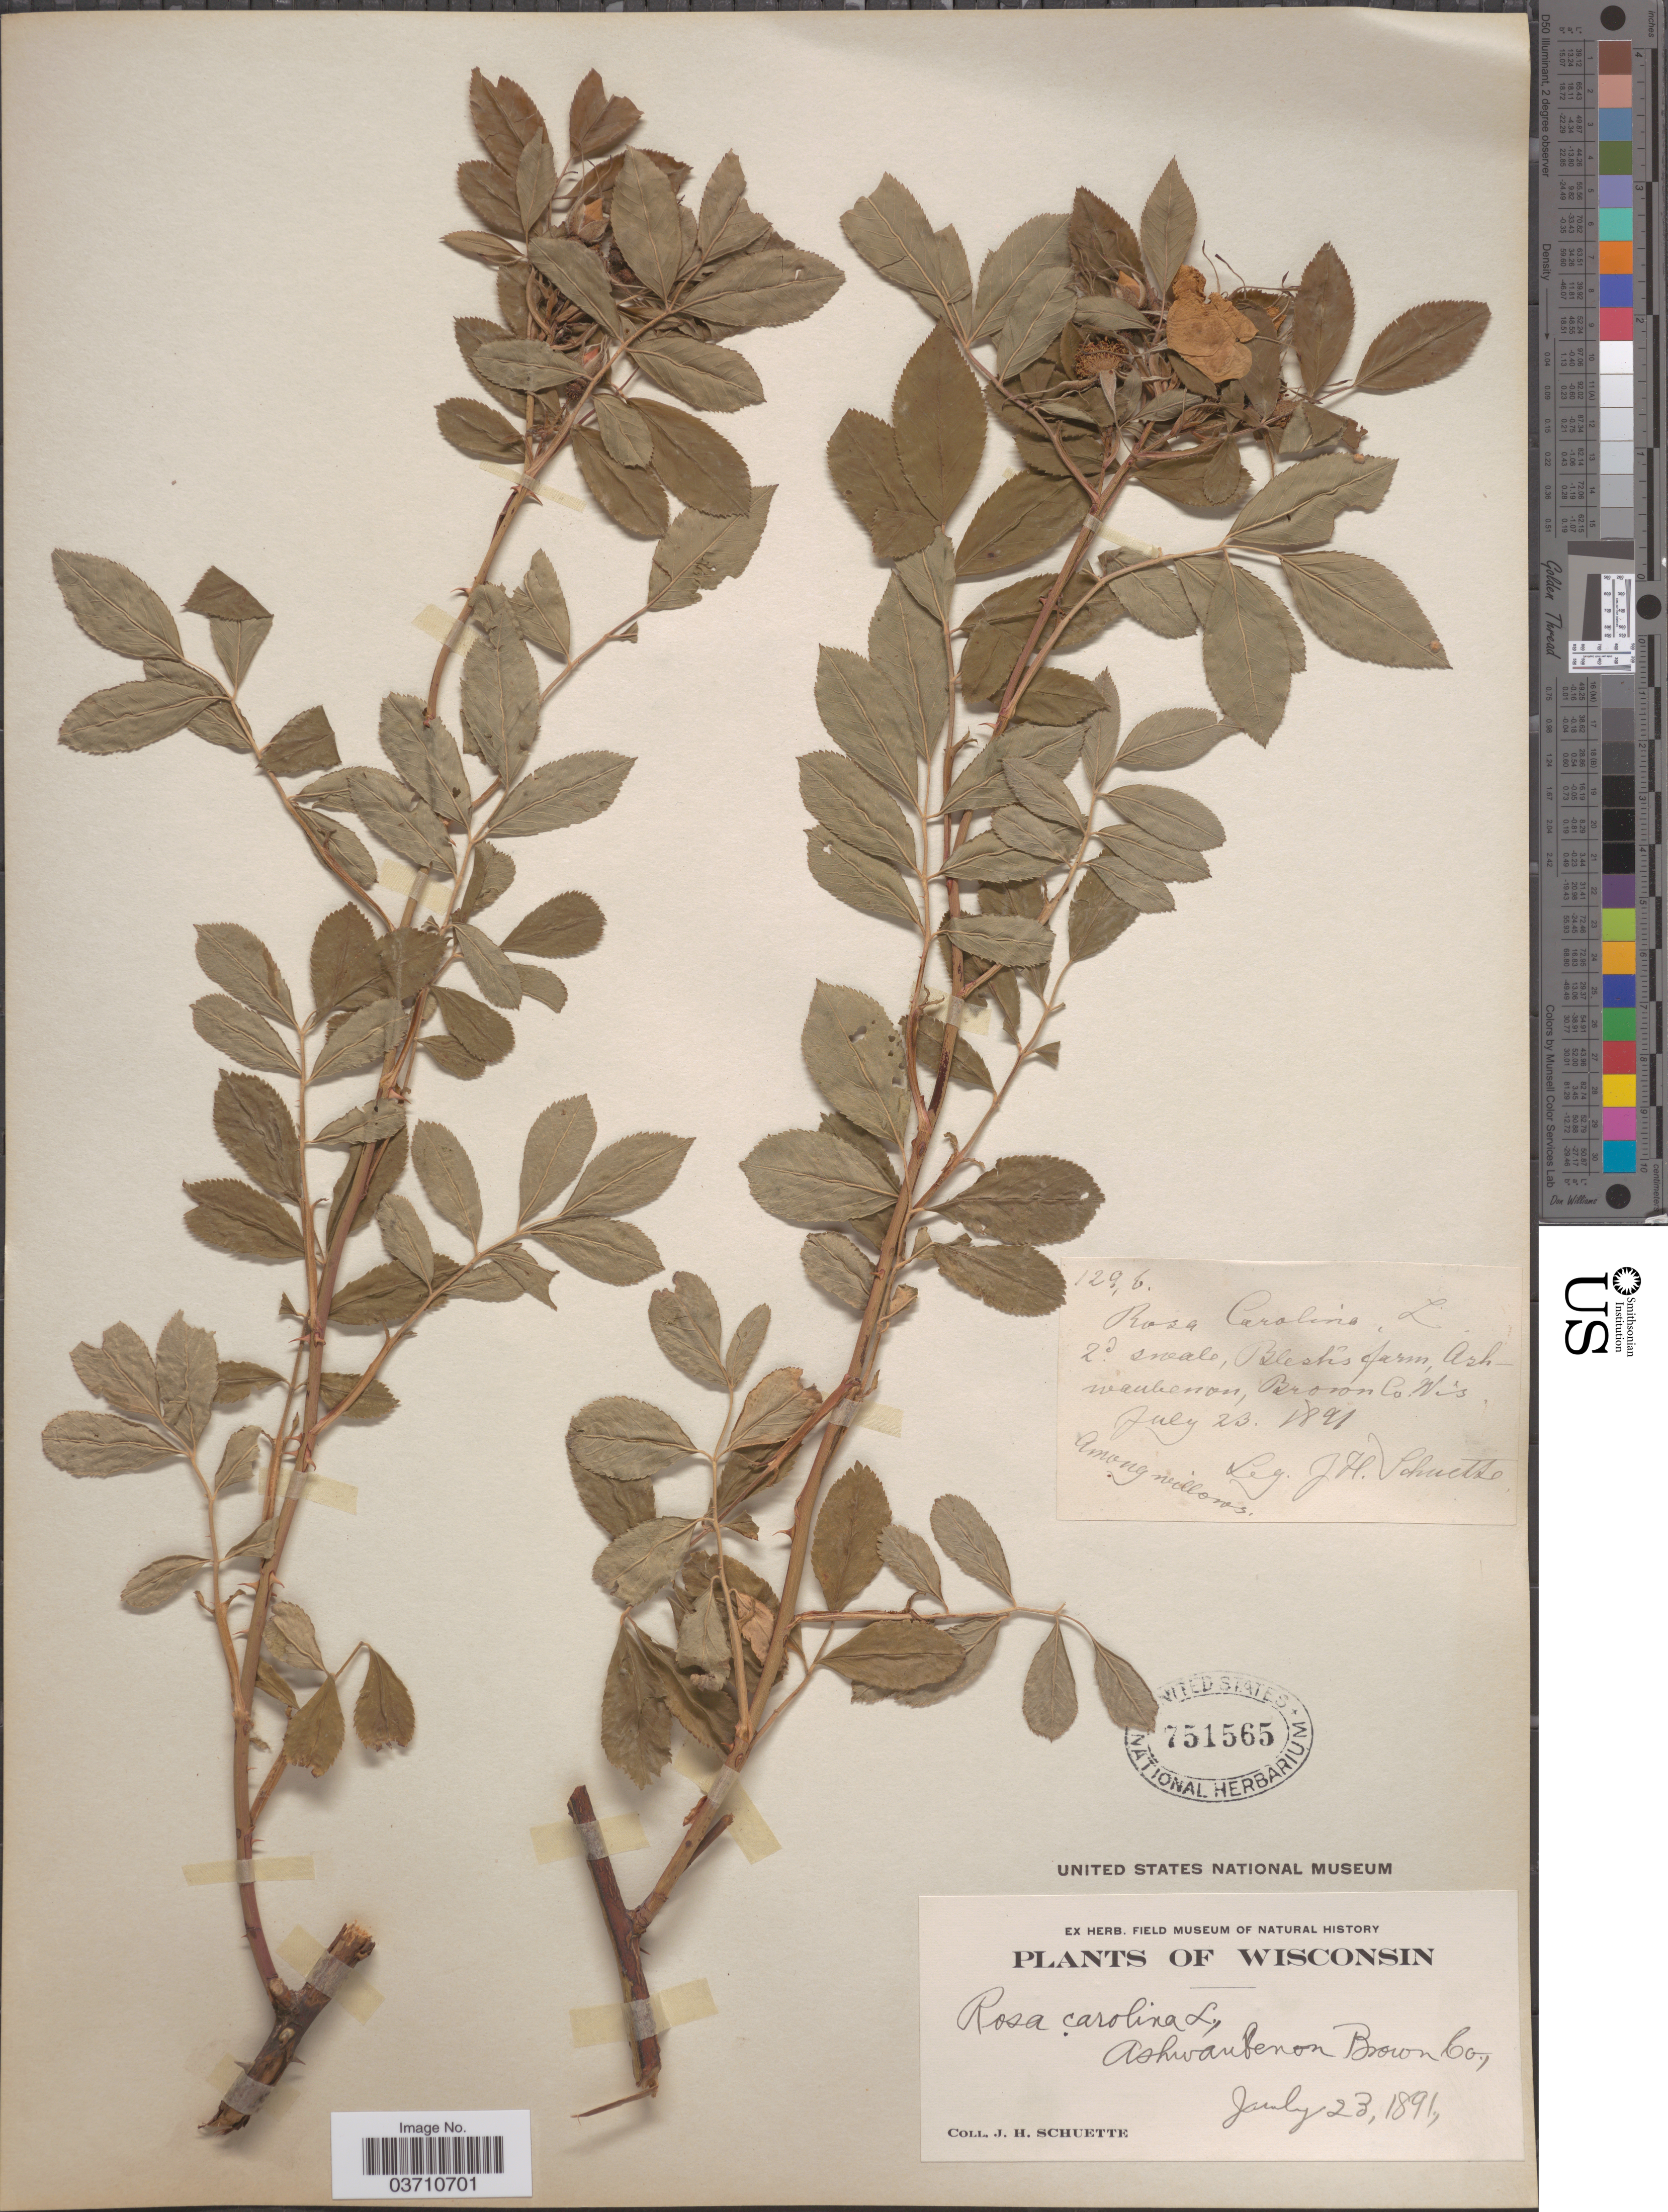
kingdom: Plantae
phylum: Tracheophyta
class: Magnoliopsida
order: Rosales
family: Rosaceae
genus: Rosa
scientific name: Rosa carolina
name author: L.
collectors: J. H. Schuette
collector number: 1296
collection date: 1891-07-23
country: United States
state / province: Wisconsin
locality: Ashwaubenon. Brown Co.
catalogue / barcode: US 751565